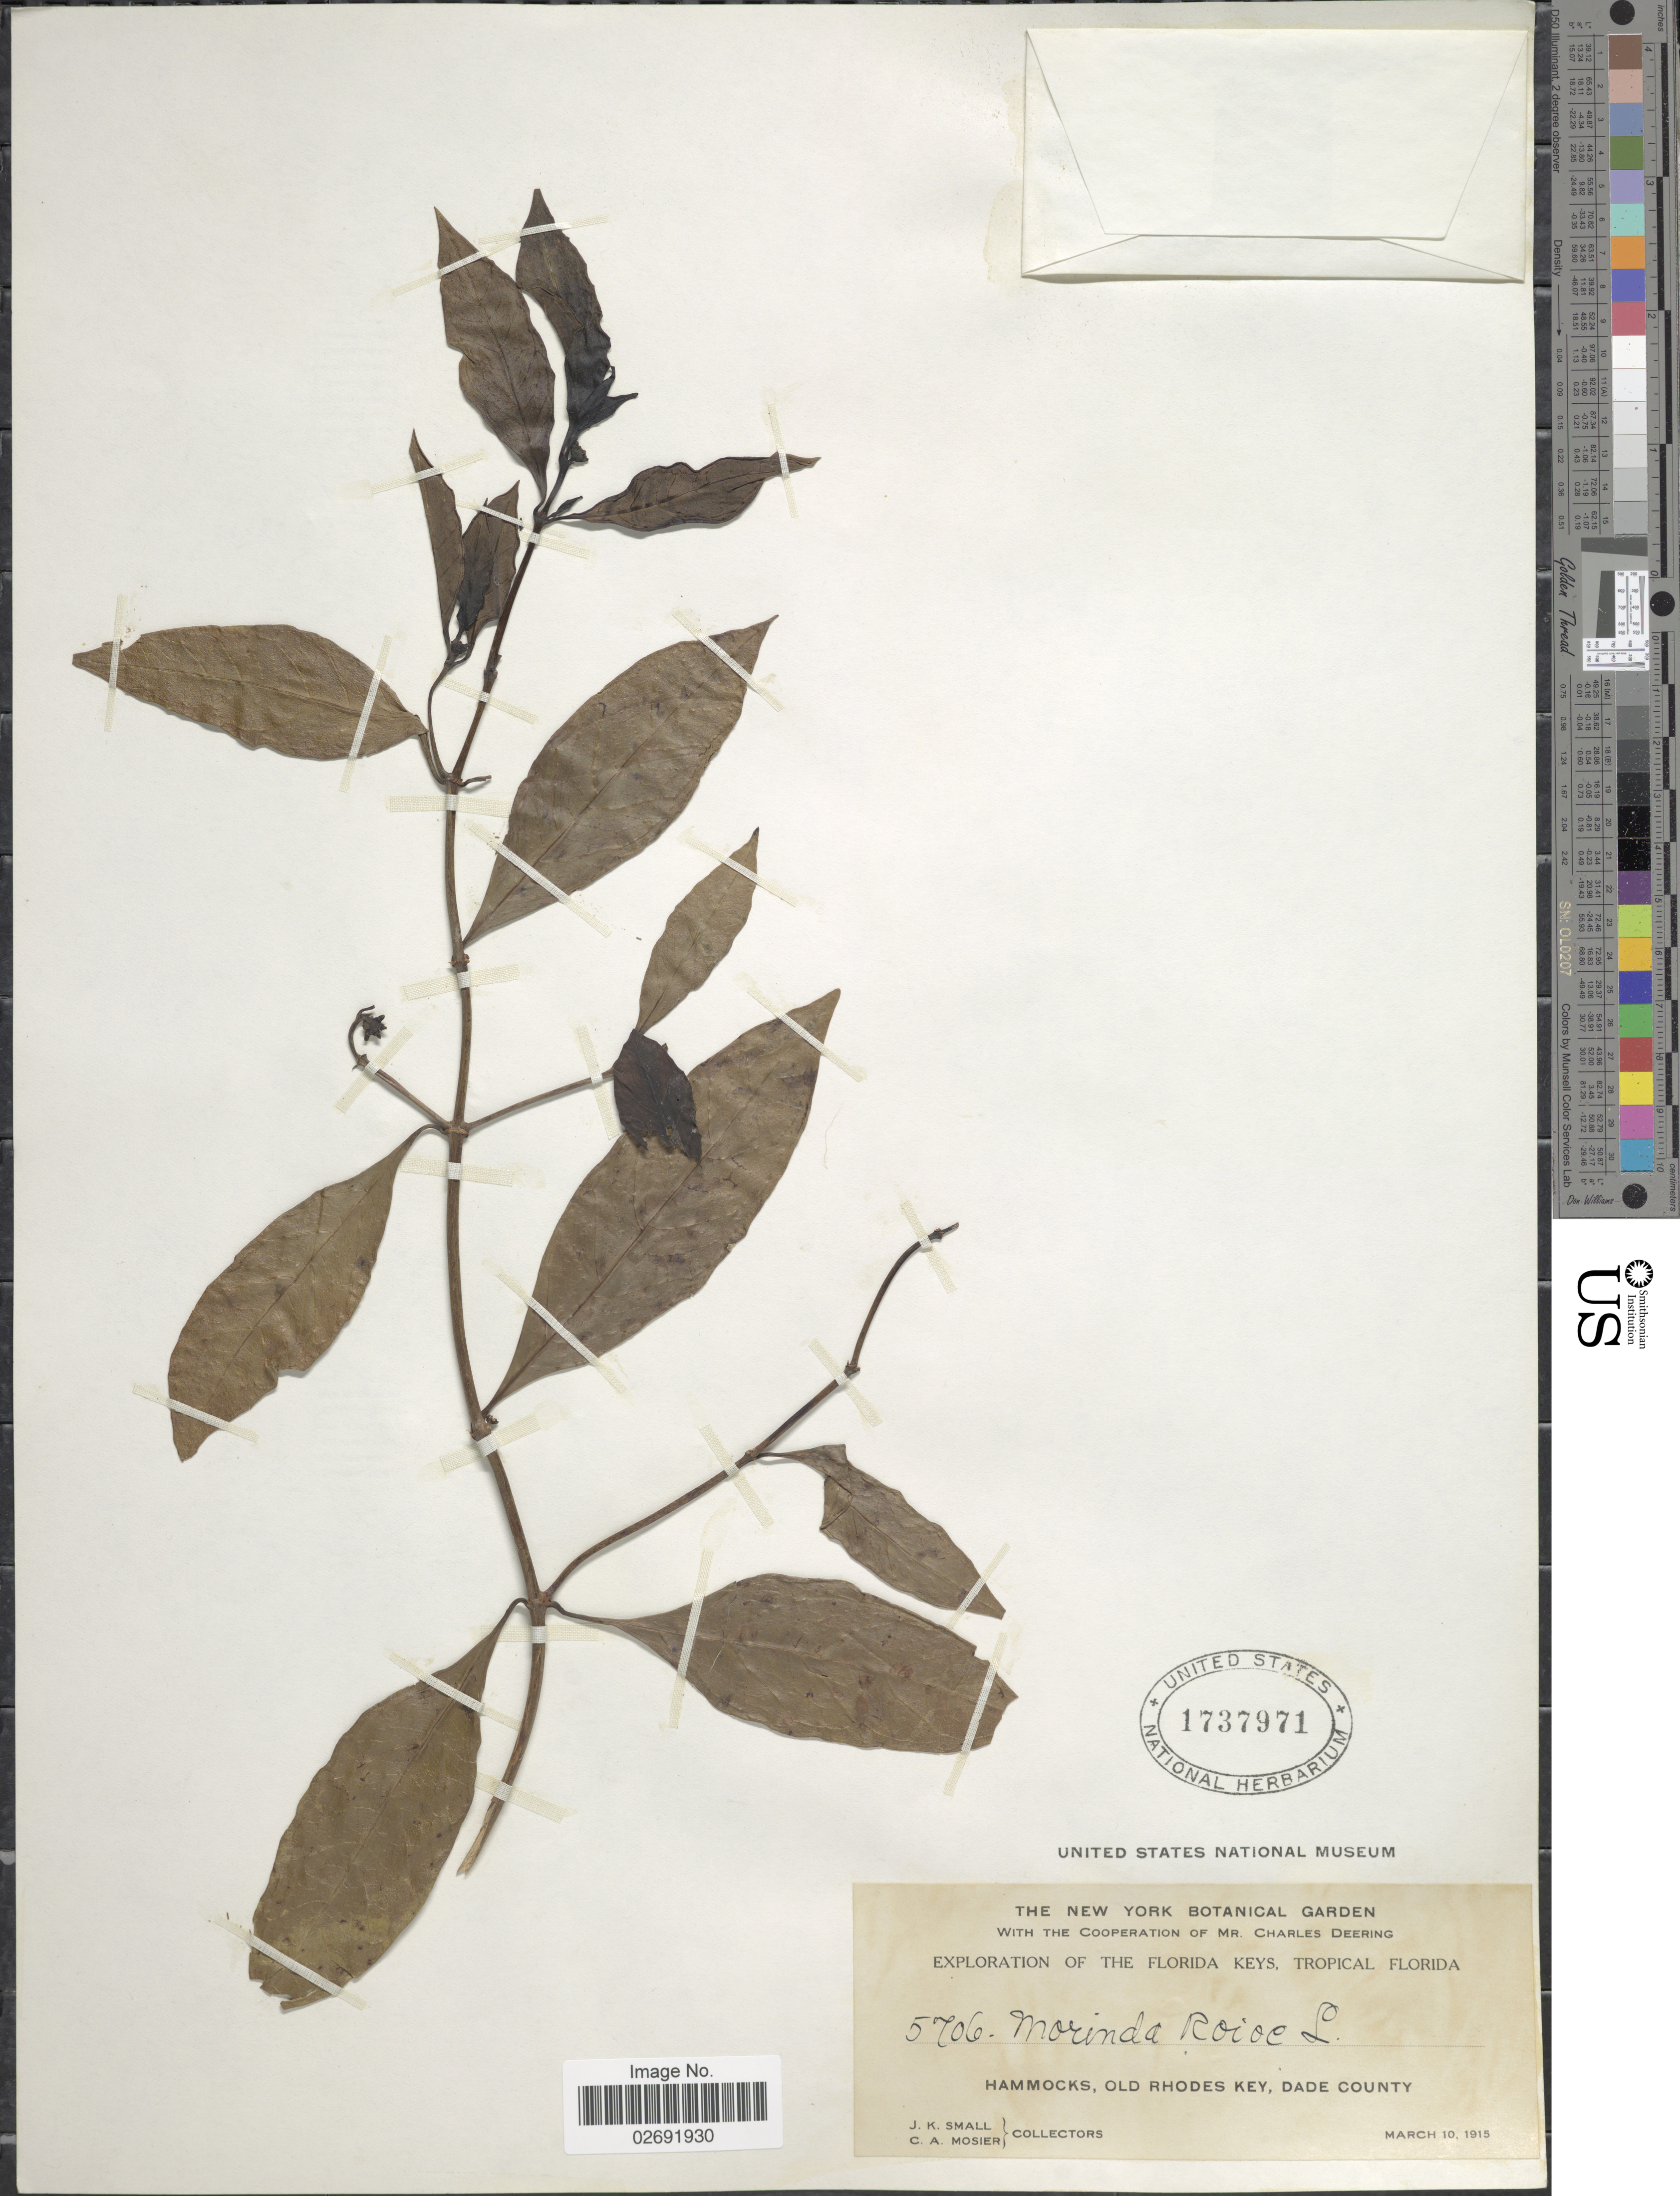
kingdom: Plantae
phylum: Tracheophyta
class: Magnoliopsida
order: Gentianales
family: Rubiaceae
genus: Morinda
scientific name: Morinda royoc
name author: L.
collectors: J. K. Small & C. A. Mosier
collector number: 5706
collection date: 1915-03-10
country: United States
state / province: Florida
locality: The Florida Keys, Tropical Florida, Hammocks, Old Rhodes Key, Dade County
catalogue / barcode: US 1737971